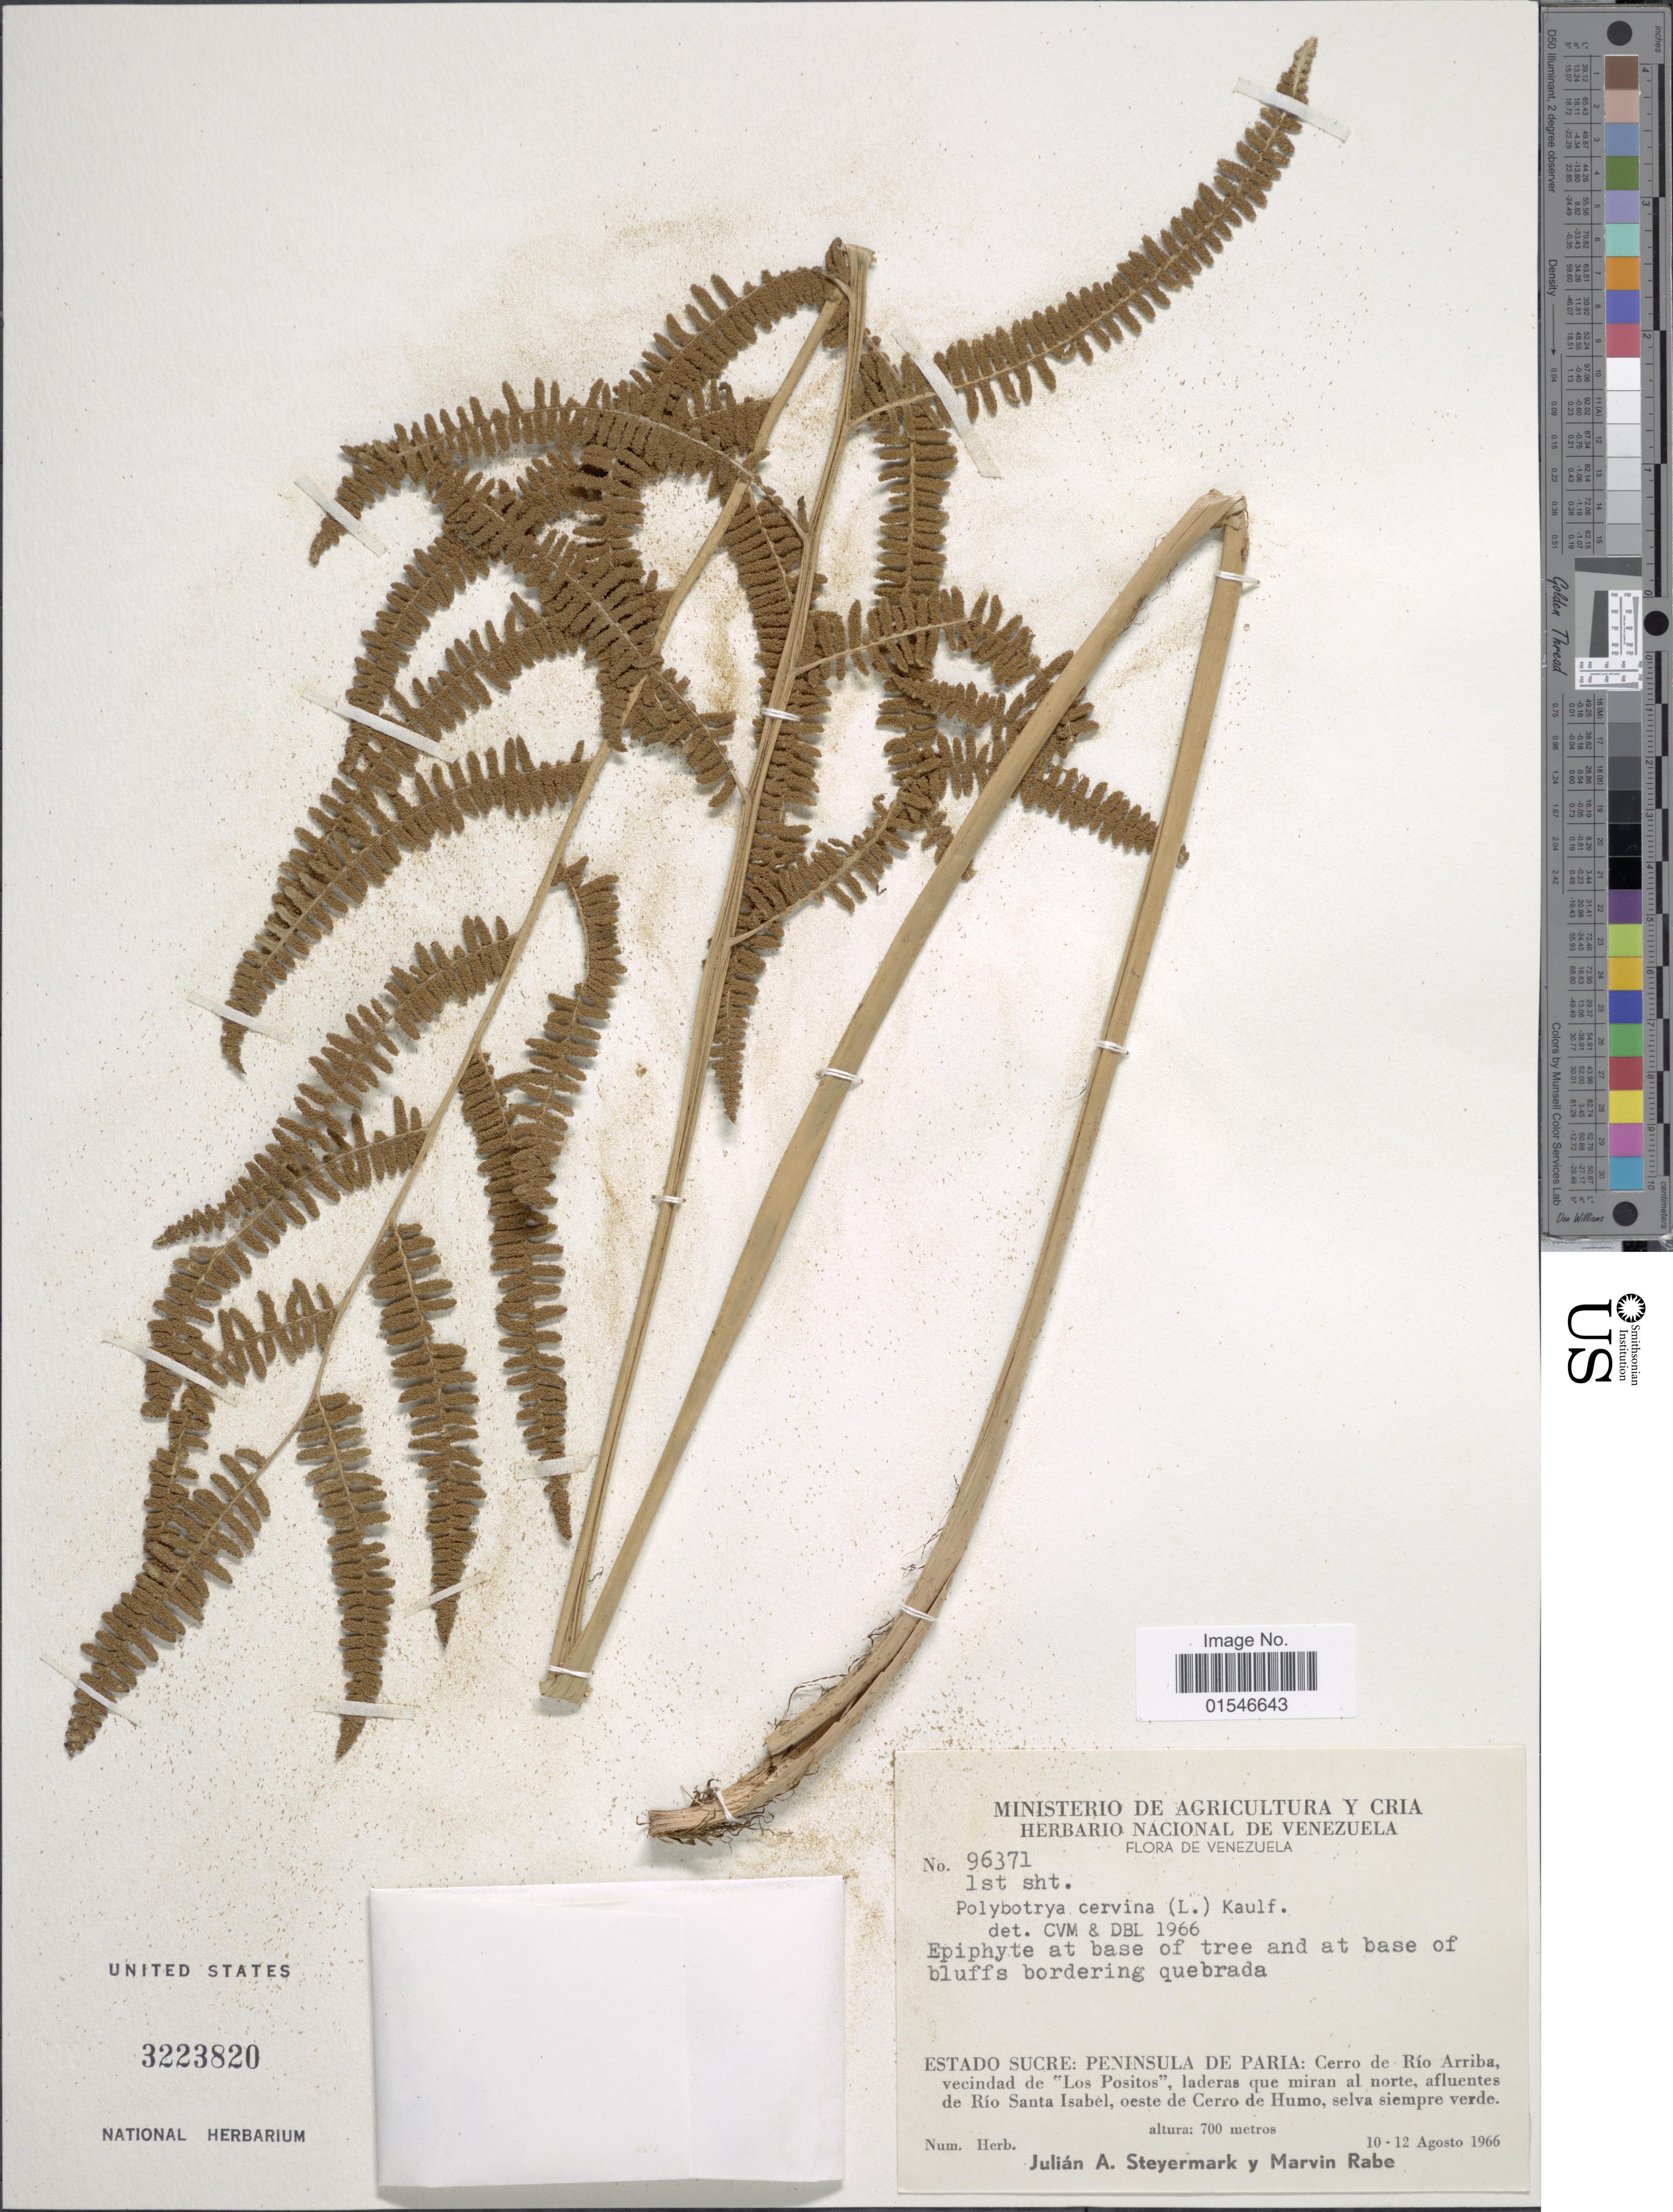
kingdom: Plantae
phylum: Tracheophyta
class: Polypodiopsida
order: Polypodiales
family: Dryopteridaceae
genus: Olfersia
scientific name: Olfersia cervina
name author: (L.) Kunze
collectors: J. Steyermark & M. Rabe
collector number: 96371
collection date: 1966-08-10/1966-08-12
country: Venezuela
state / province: Sucre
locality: Peninsula de Paria: Cerro de Río Arriba, vecindad de "Los Positos". laderas que miran al norte, afluentes de Río Santa Isabel, oeste de Cerro de Humo, selva siempre verde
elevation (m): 700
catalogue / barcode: US 3223820